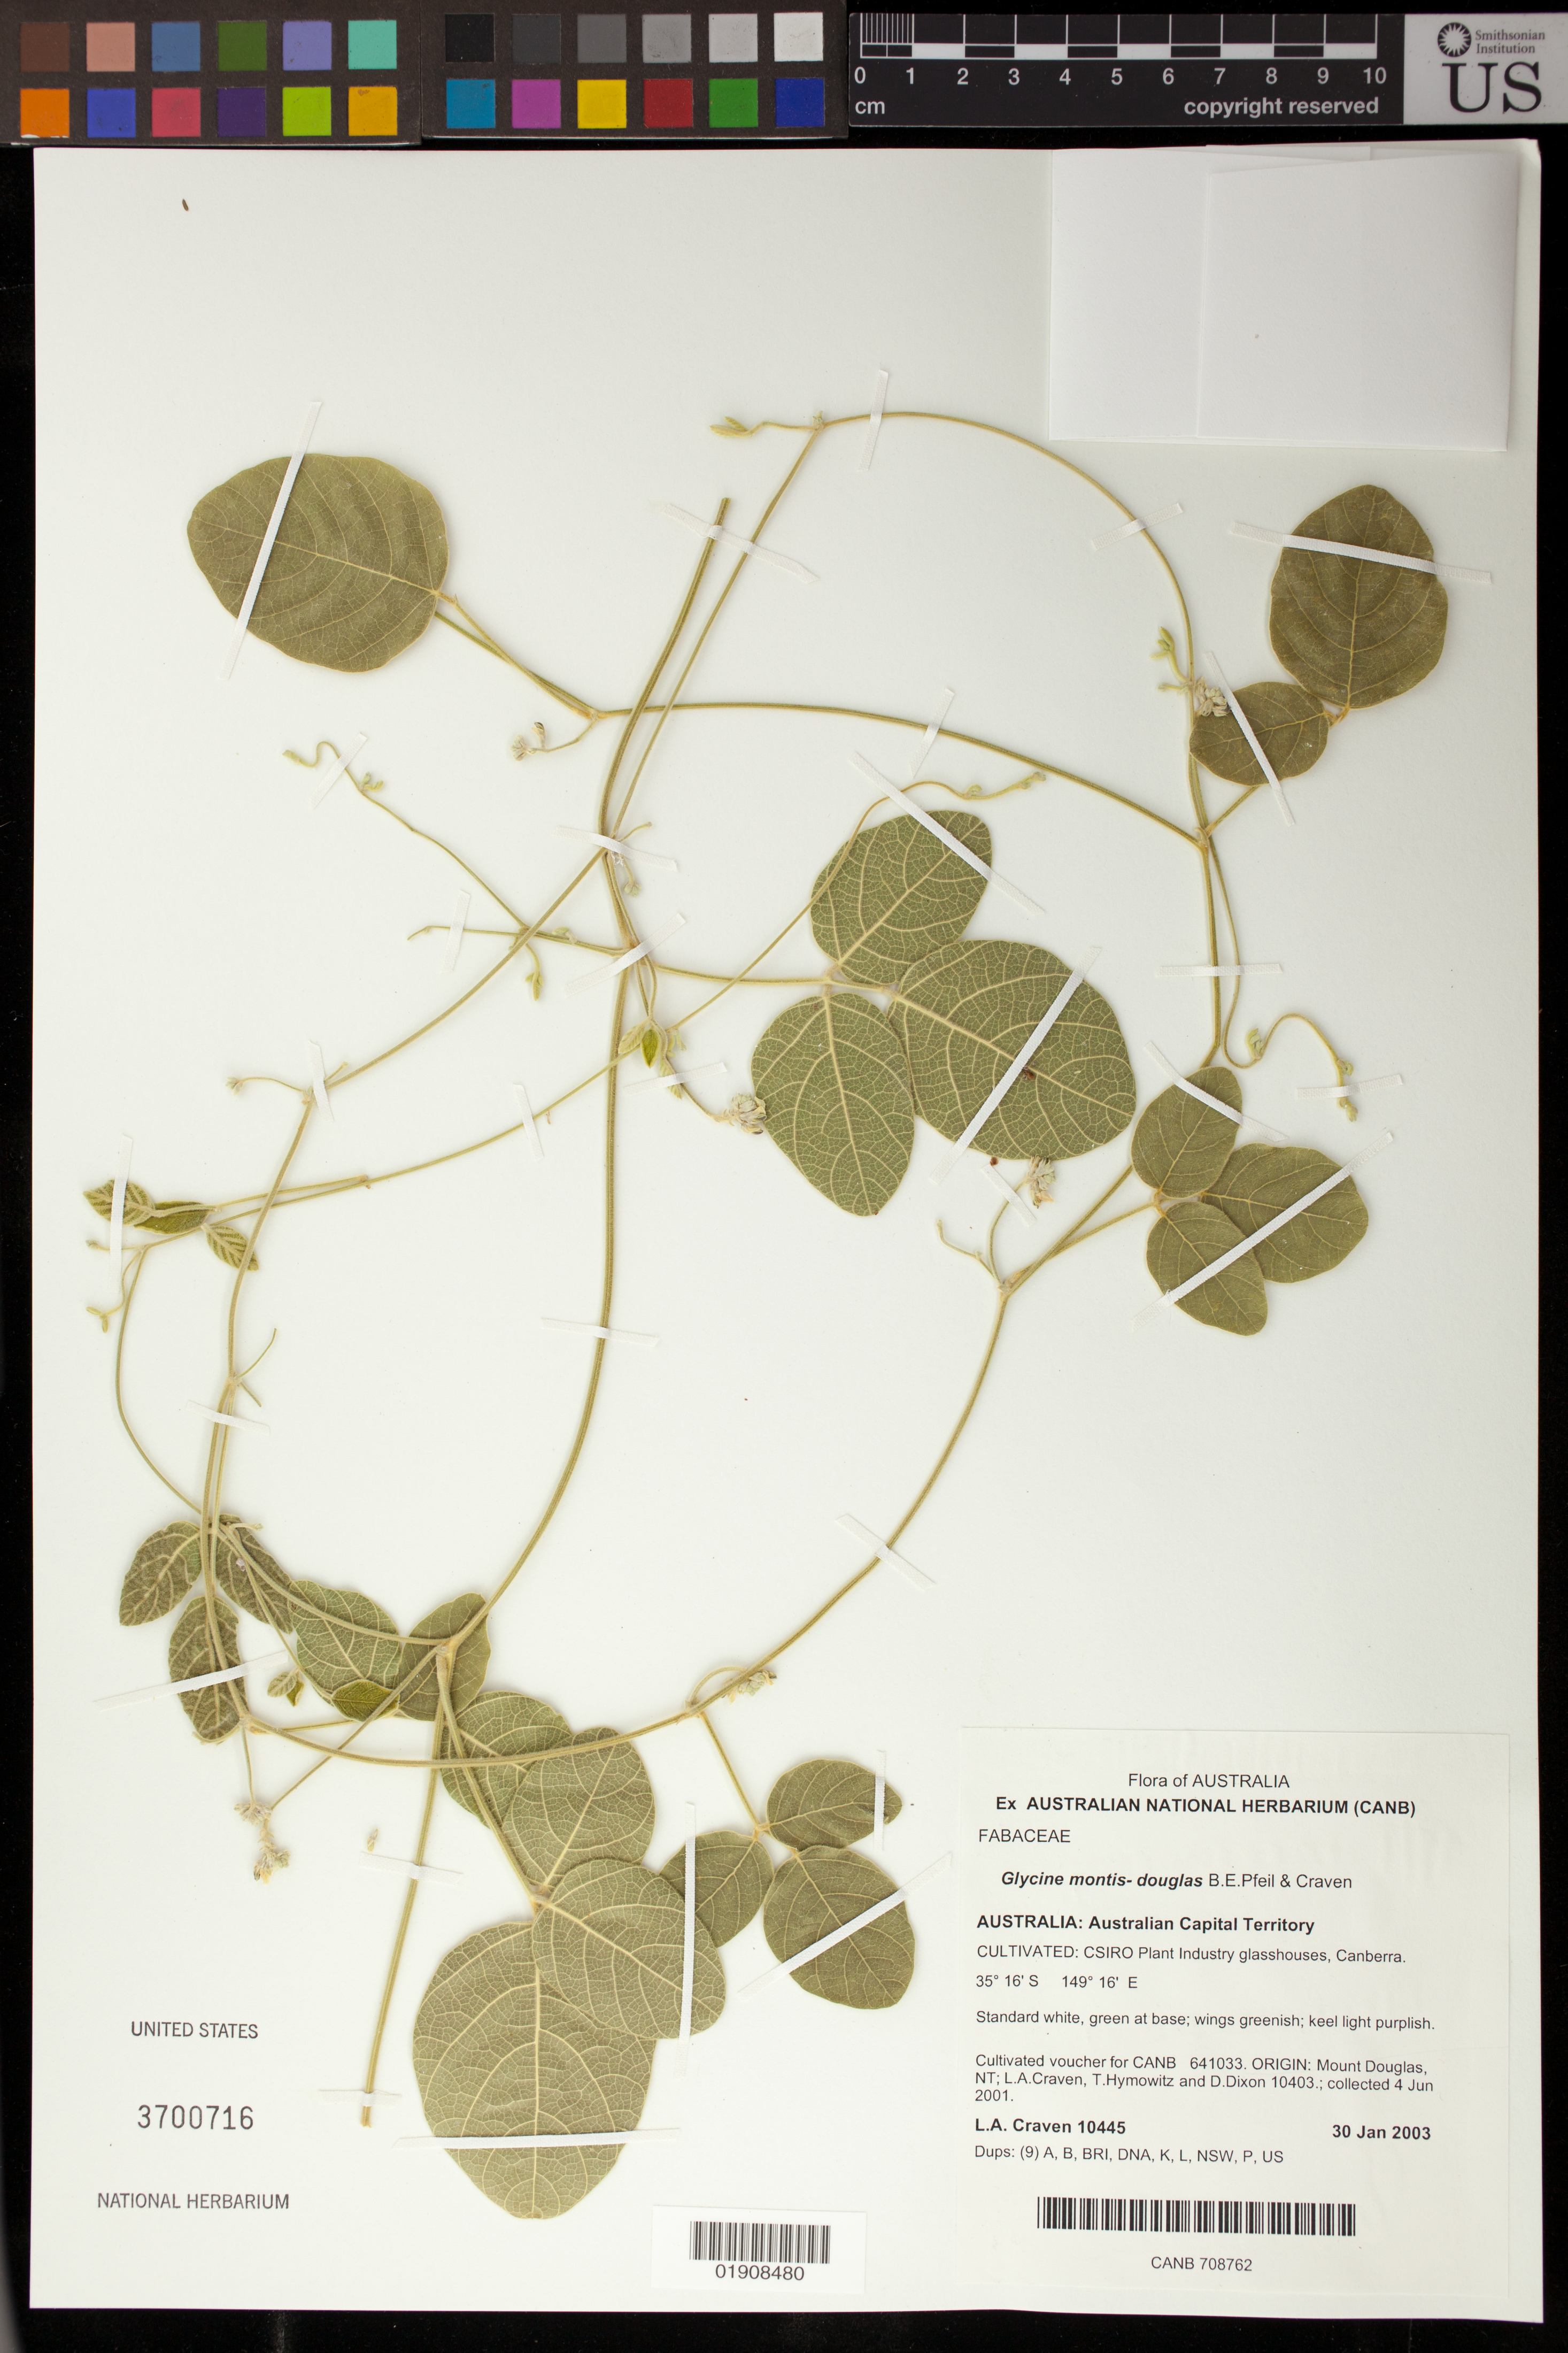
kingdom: Plantae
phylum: Tracheophyta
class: Magnoliopsida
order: Fabales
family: Fabaceae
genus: Glycine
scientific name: Glycine montis-douglas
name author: B. E. Pfeil & Craven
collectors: L. A. Craven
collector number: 10445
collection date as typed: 30 Jan 2003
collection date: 2003-01-30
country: Australia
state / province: Australian Capital Territory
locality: CSIRO Plant Industry glasshouses, Canberra.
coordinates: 35 16 S, 149 16 E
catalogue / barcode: US 3700716